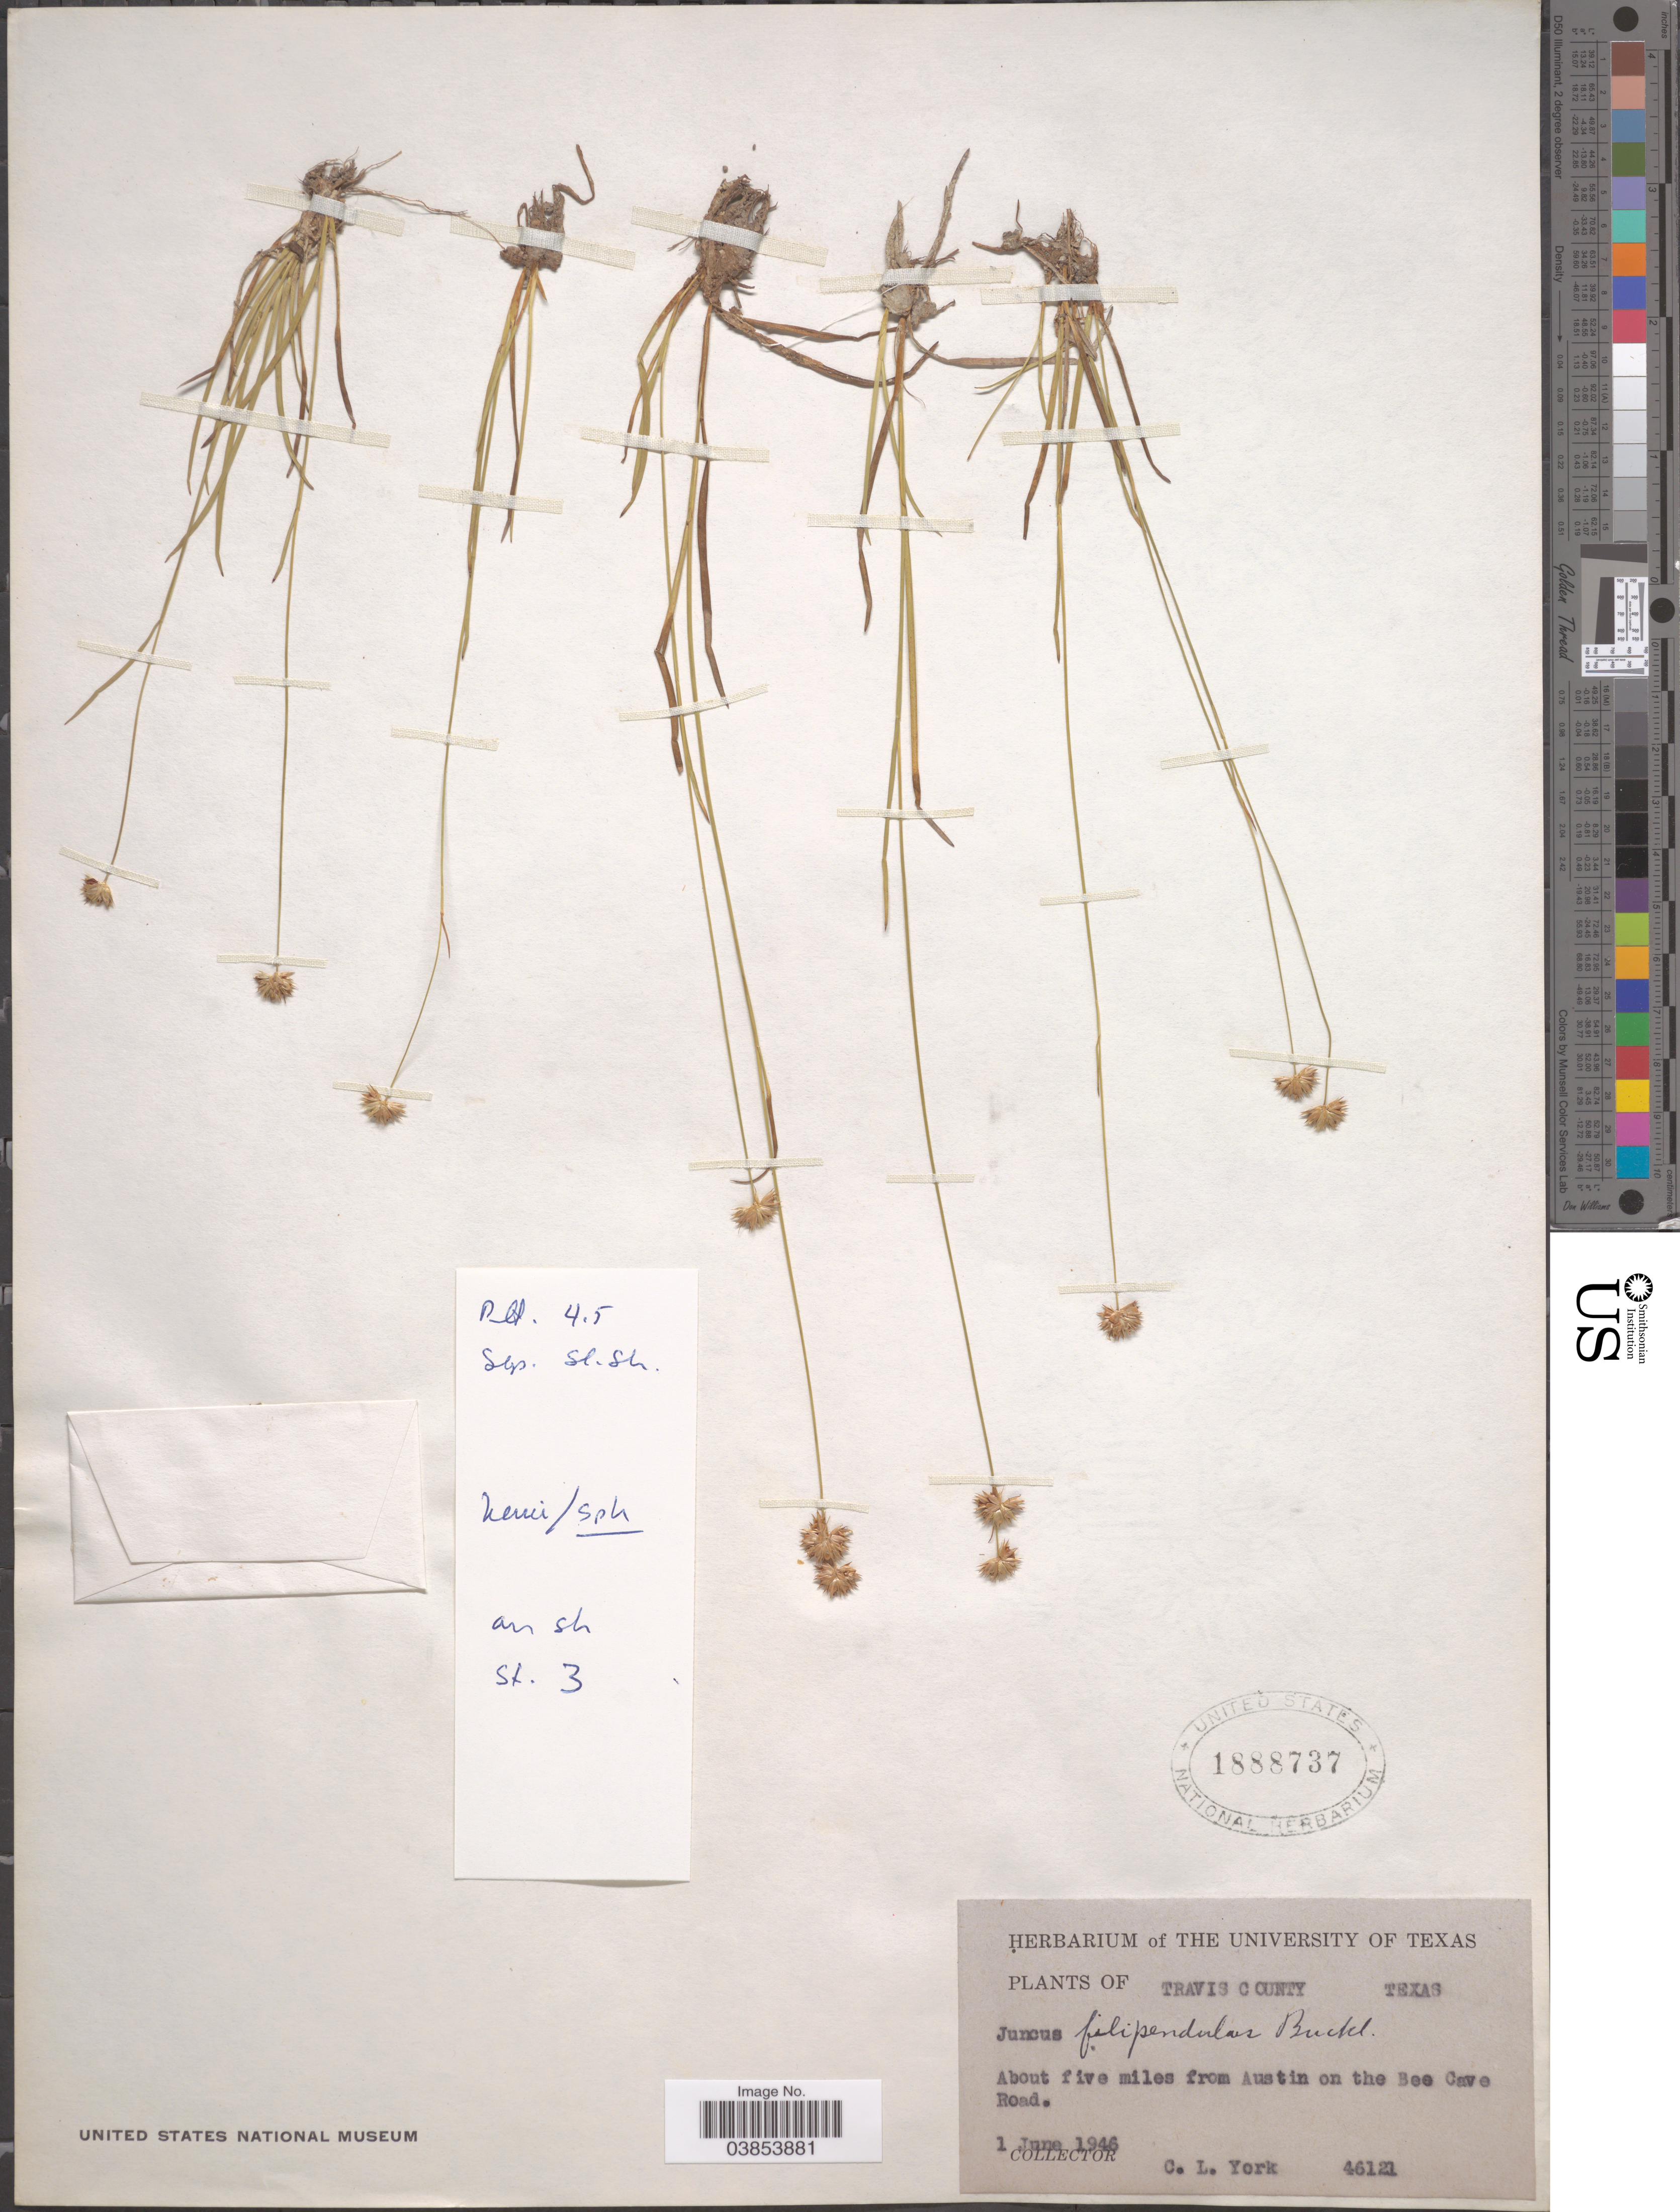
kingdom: Plantae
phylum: Tracheophyta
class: Liliopsida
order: Poales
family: Juncaceae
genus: Juncus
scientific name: Juncus filipendulus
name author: Buckley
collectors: C. L. York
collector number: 46121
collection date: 1946-06-01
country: United States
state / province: Texas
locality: Travis County. About five miles from Austin on the Bee Cave Road.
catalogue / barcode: US 1888737